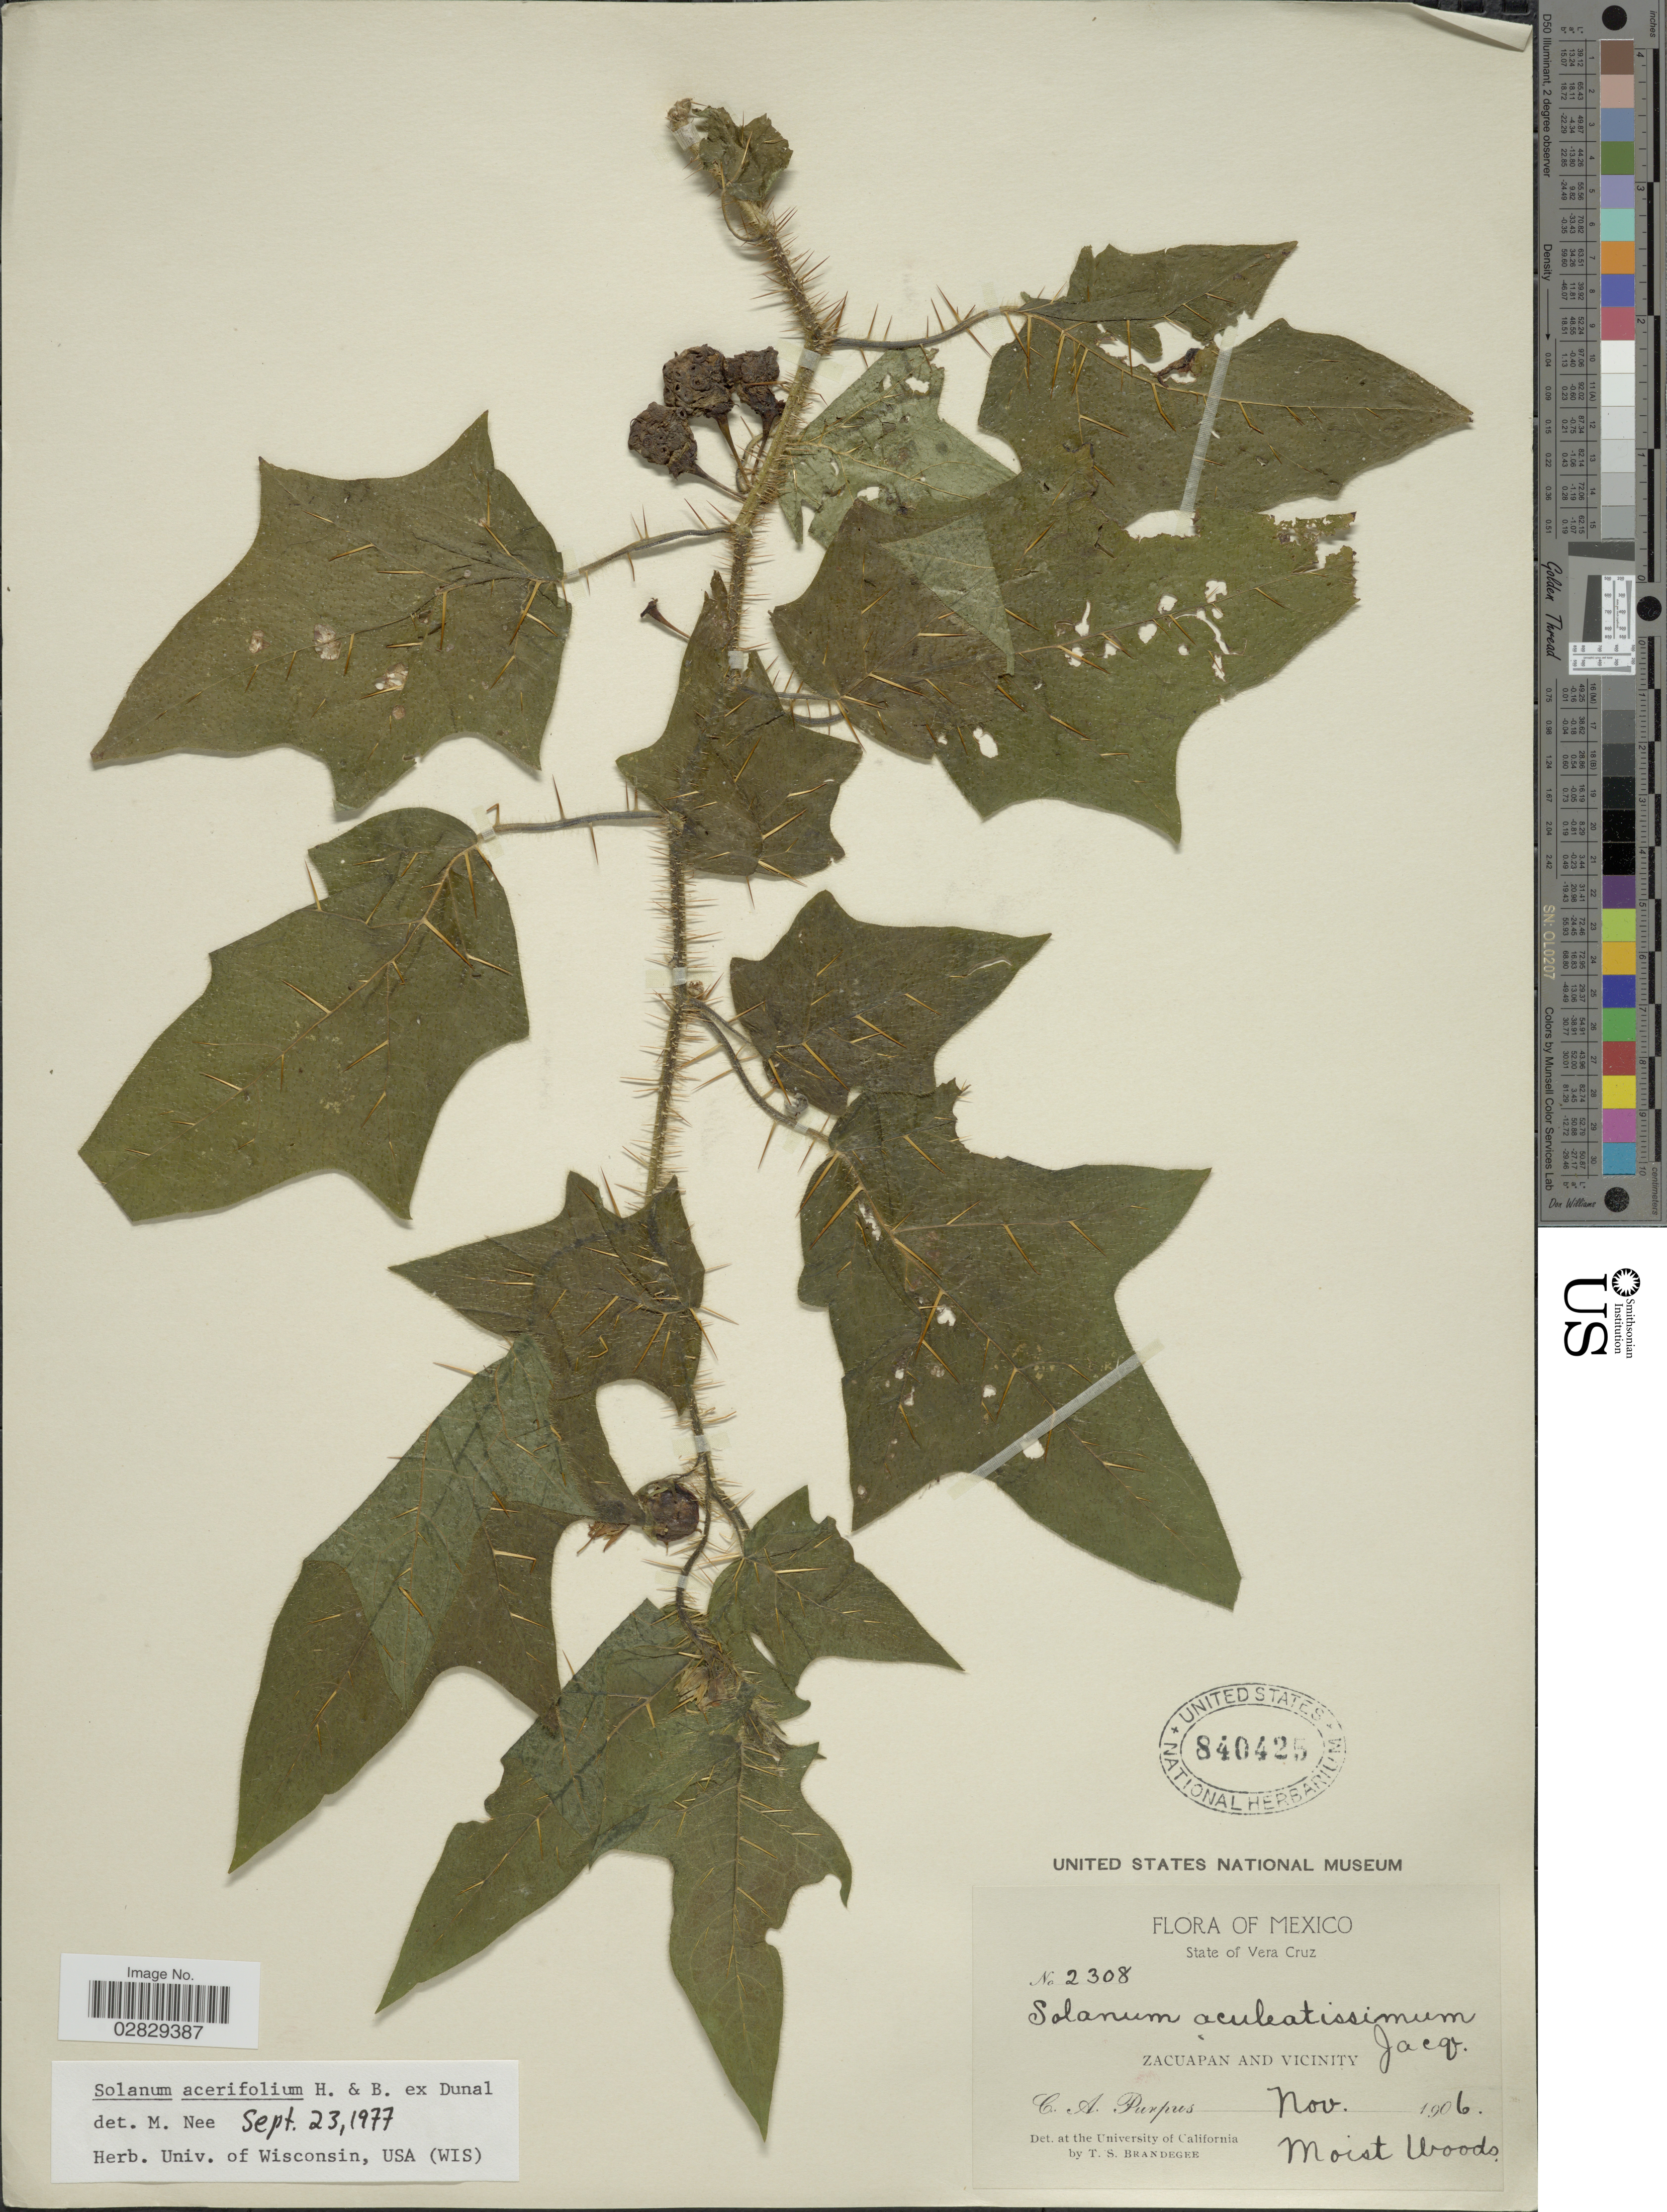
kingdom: Plantae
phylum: Tracheophyta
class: Magnoliopsida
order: Solanales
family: Solanaceae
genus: Solanum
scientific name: Solanum acerifolium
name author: Humb. & Bonpl. ex Dunal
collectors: C. A. Purpus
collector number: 2308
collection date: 1906-11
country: Mexico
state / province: Veracruz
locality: State of Vera Cruz. Zacuapan and vicinity.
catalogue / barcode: US 840425